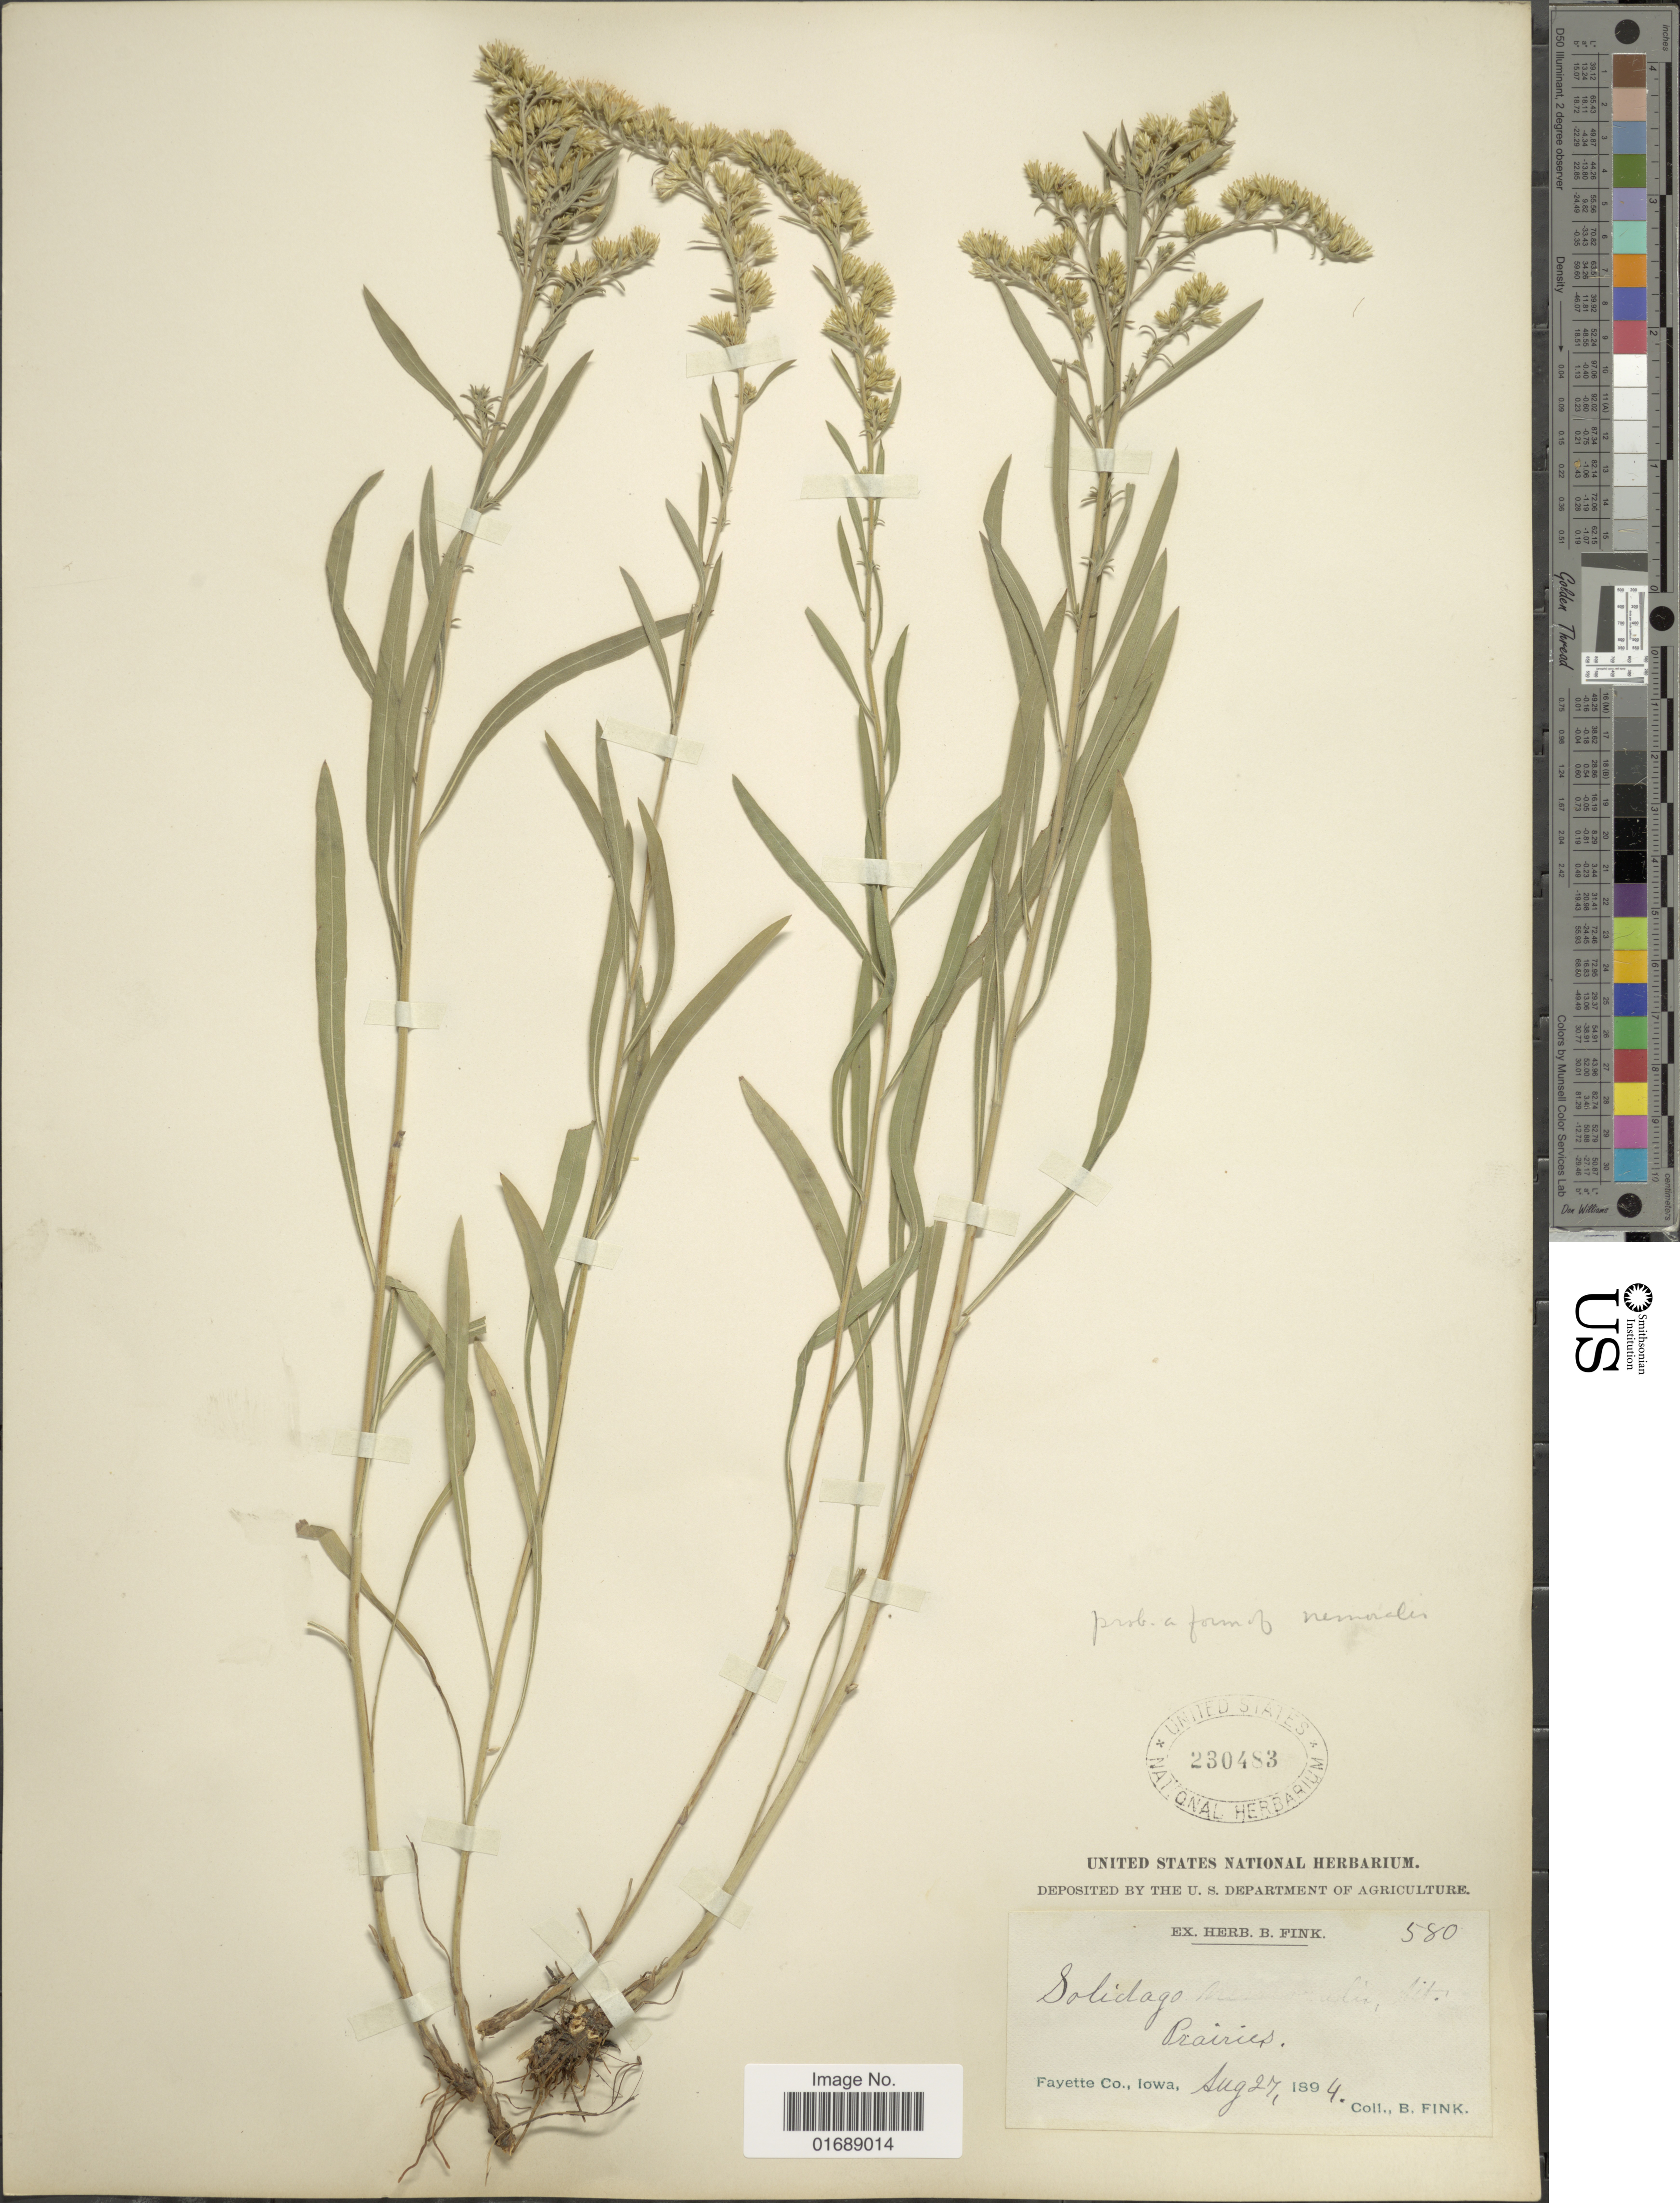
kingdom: Plantae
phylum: Tracheophyta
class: Magnoliopsida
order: Asterales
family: Asteraceae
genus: Solidago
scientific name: Solidago nemoralis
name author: Aiton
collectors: B. Fink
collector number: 580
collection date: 1894-08-27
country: United States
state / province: Iowa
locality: Fayette Co.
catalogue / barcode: US 230483